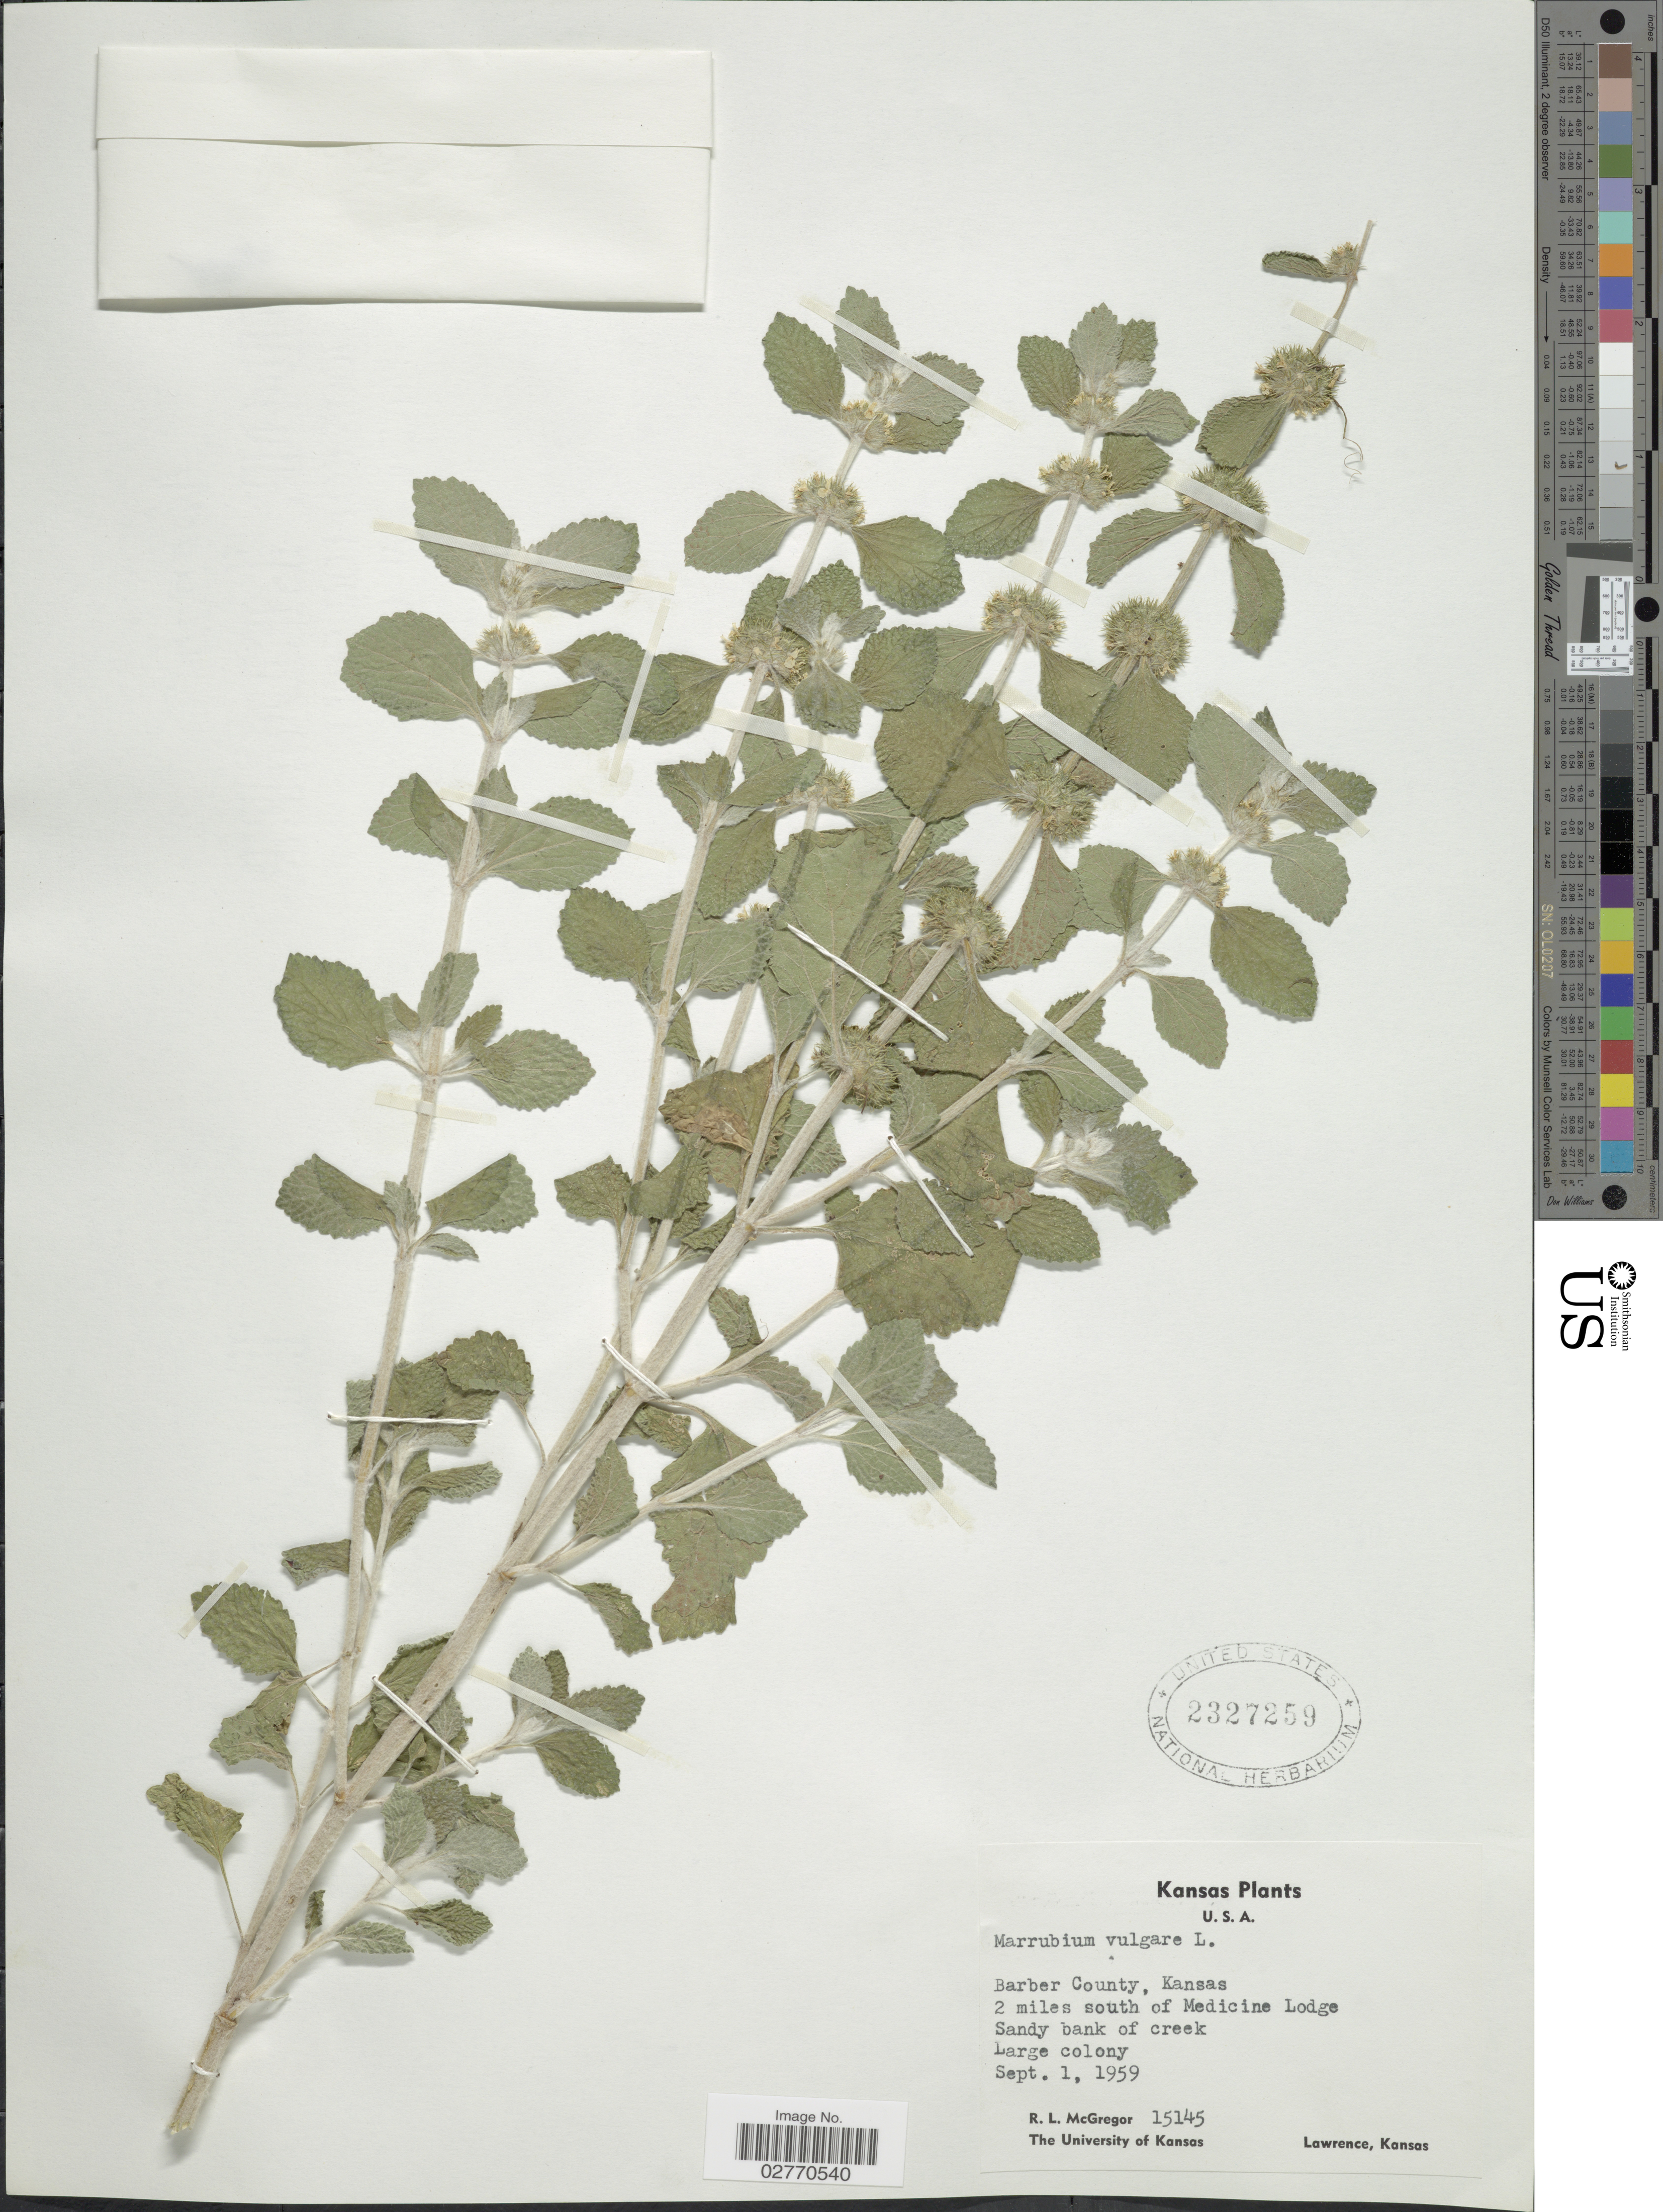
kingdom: Plantae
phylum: Tracheophyta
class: Magnoliopsida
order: Lamiales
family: Lamiaceae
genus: Marrubium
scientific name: Marrubium vulgare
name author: L.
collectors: R. McGregor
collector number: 15145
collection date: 1959-09-01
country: United States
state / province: Kansas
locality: U.S.A., Barber County, 2 miles south of Medicine Lodge.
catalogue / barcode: US 2327259